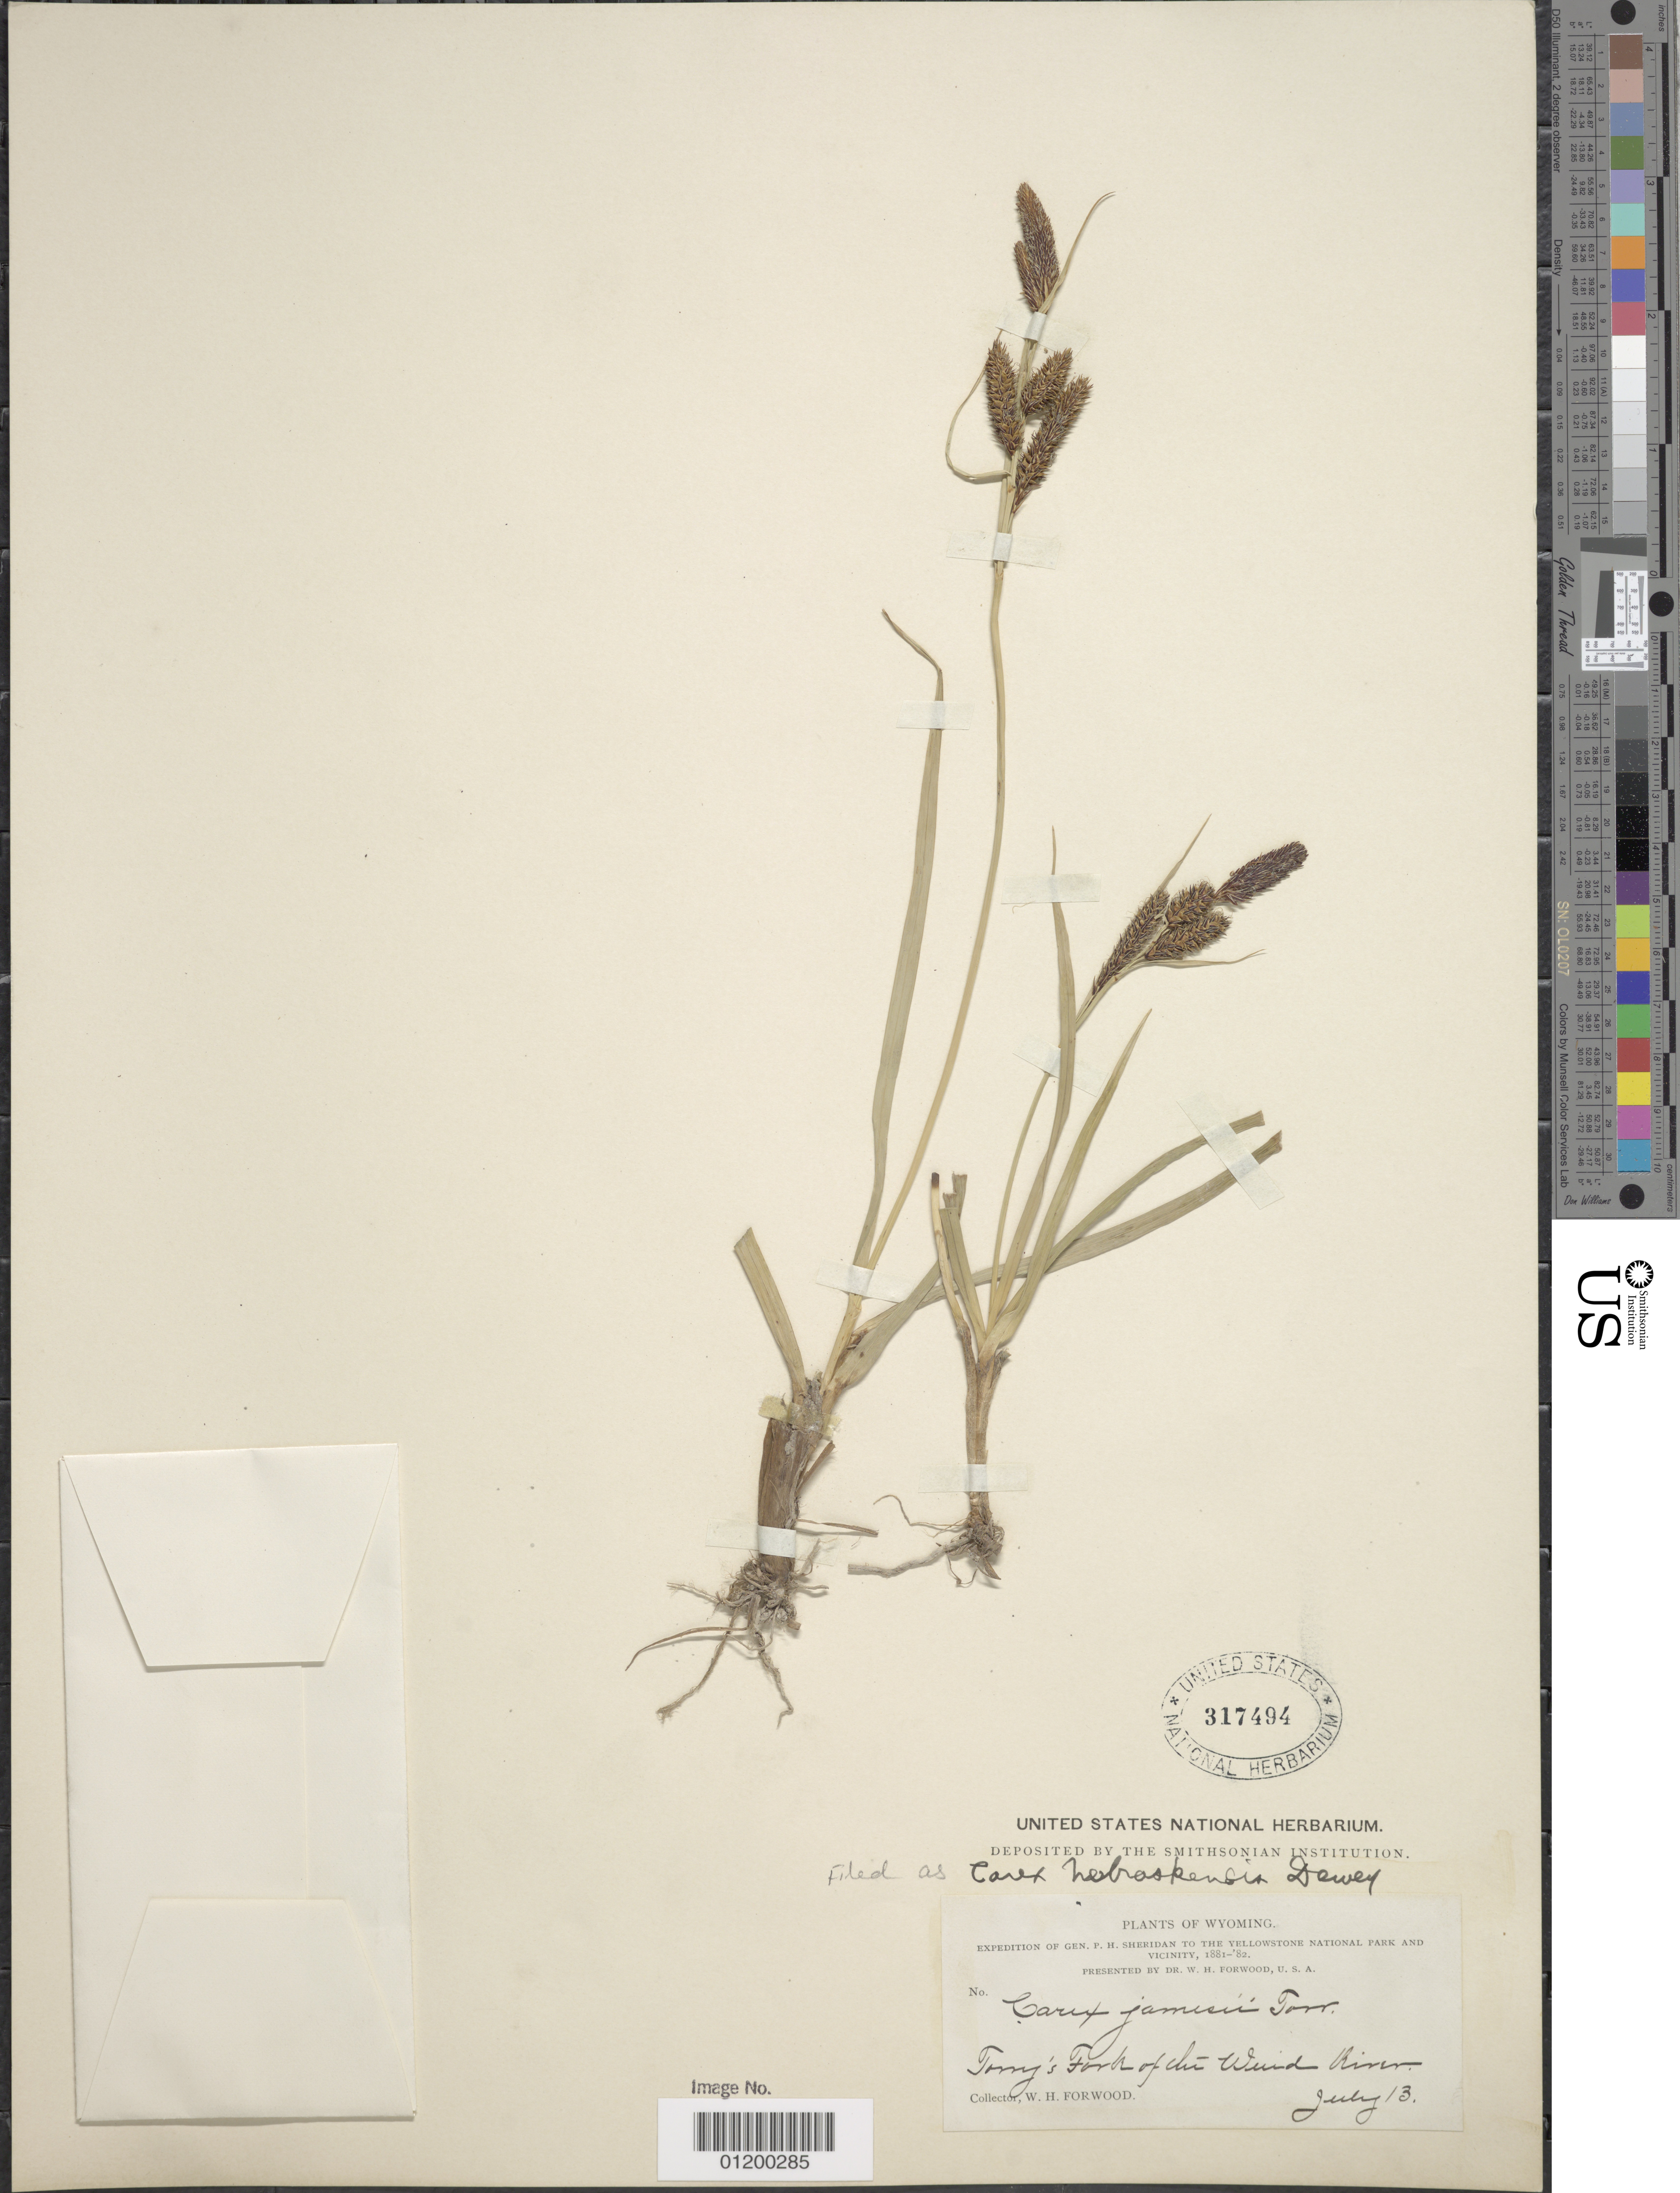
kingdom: Plantae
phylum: Tracheophyta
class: Liliopsida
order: Poales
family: Cyperaceae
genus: Carex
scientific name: Carex nebrascensis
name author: Dewey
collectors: W. Forwood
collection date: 1881-07-13/1882-07-13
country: United States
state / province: Wyoming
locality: Torry's Fork, Wind River.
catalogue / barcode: US 317494